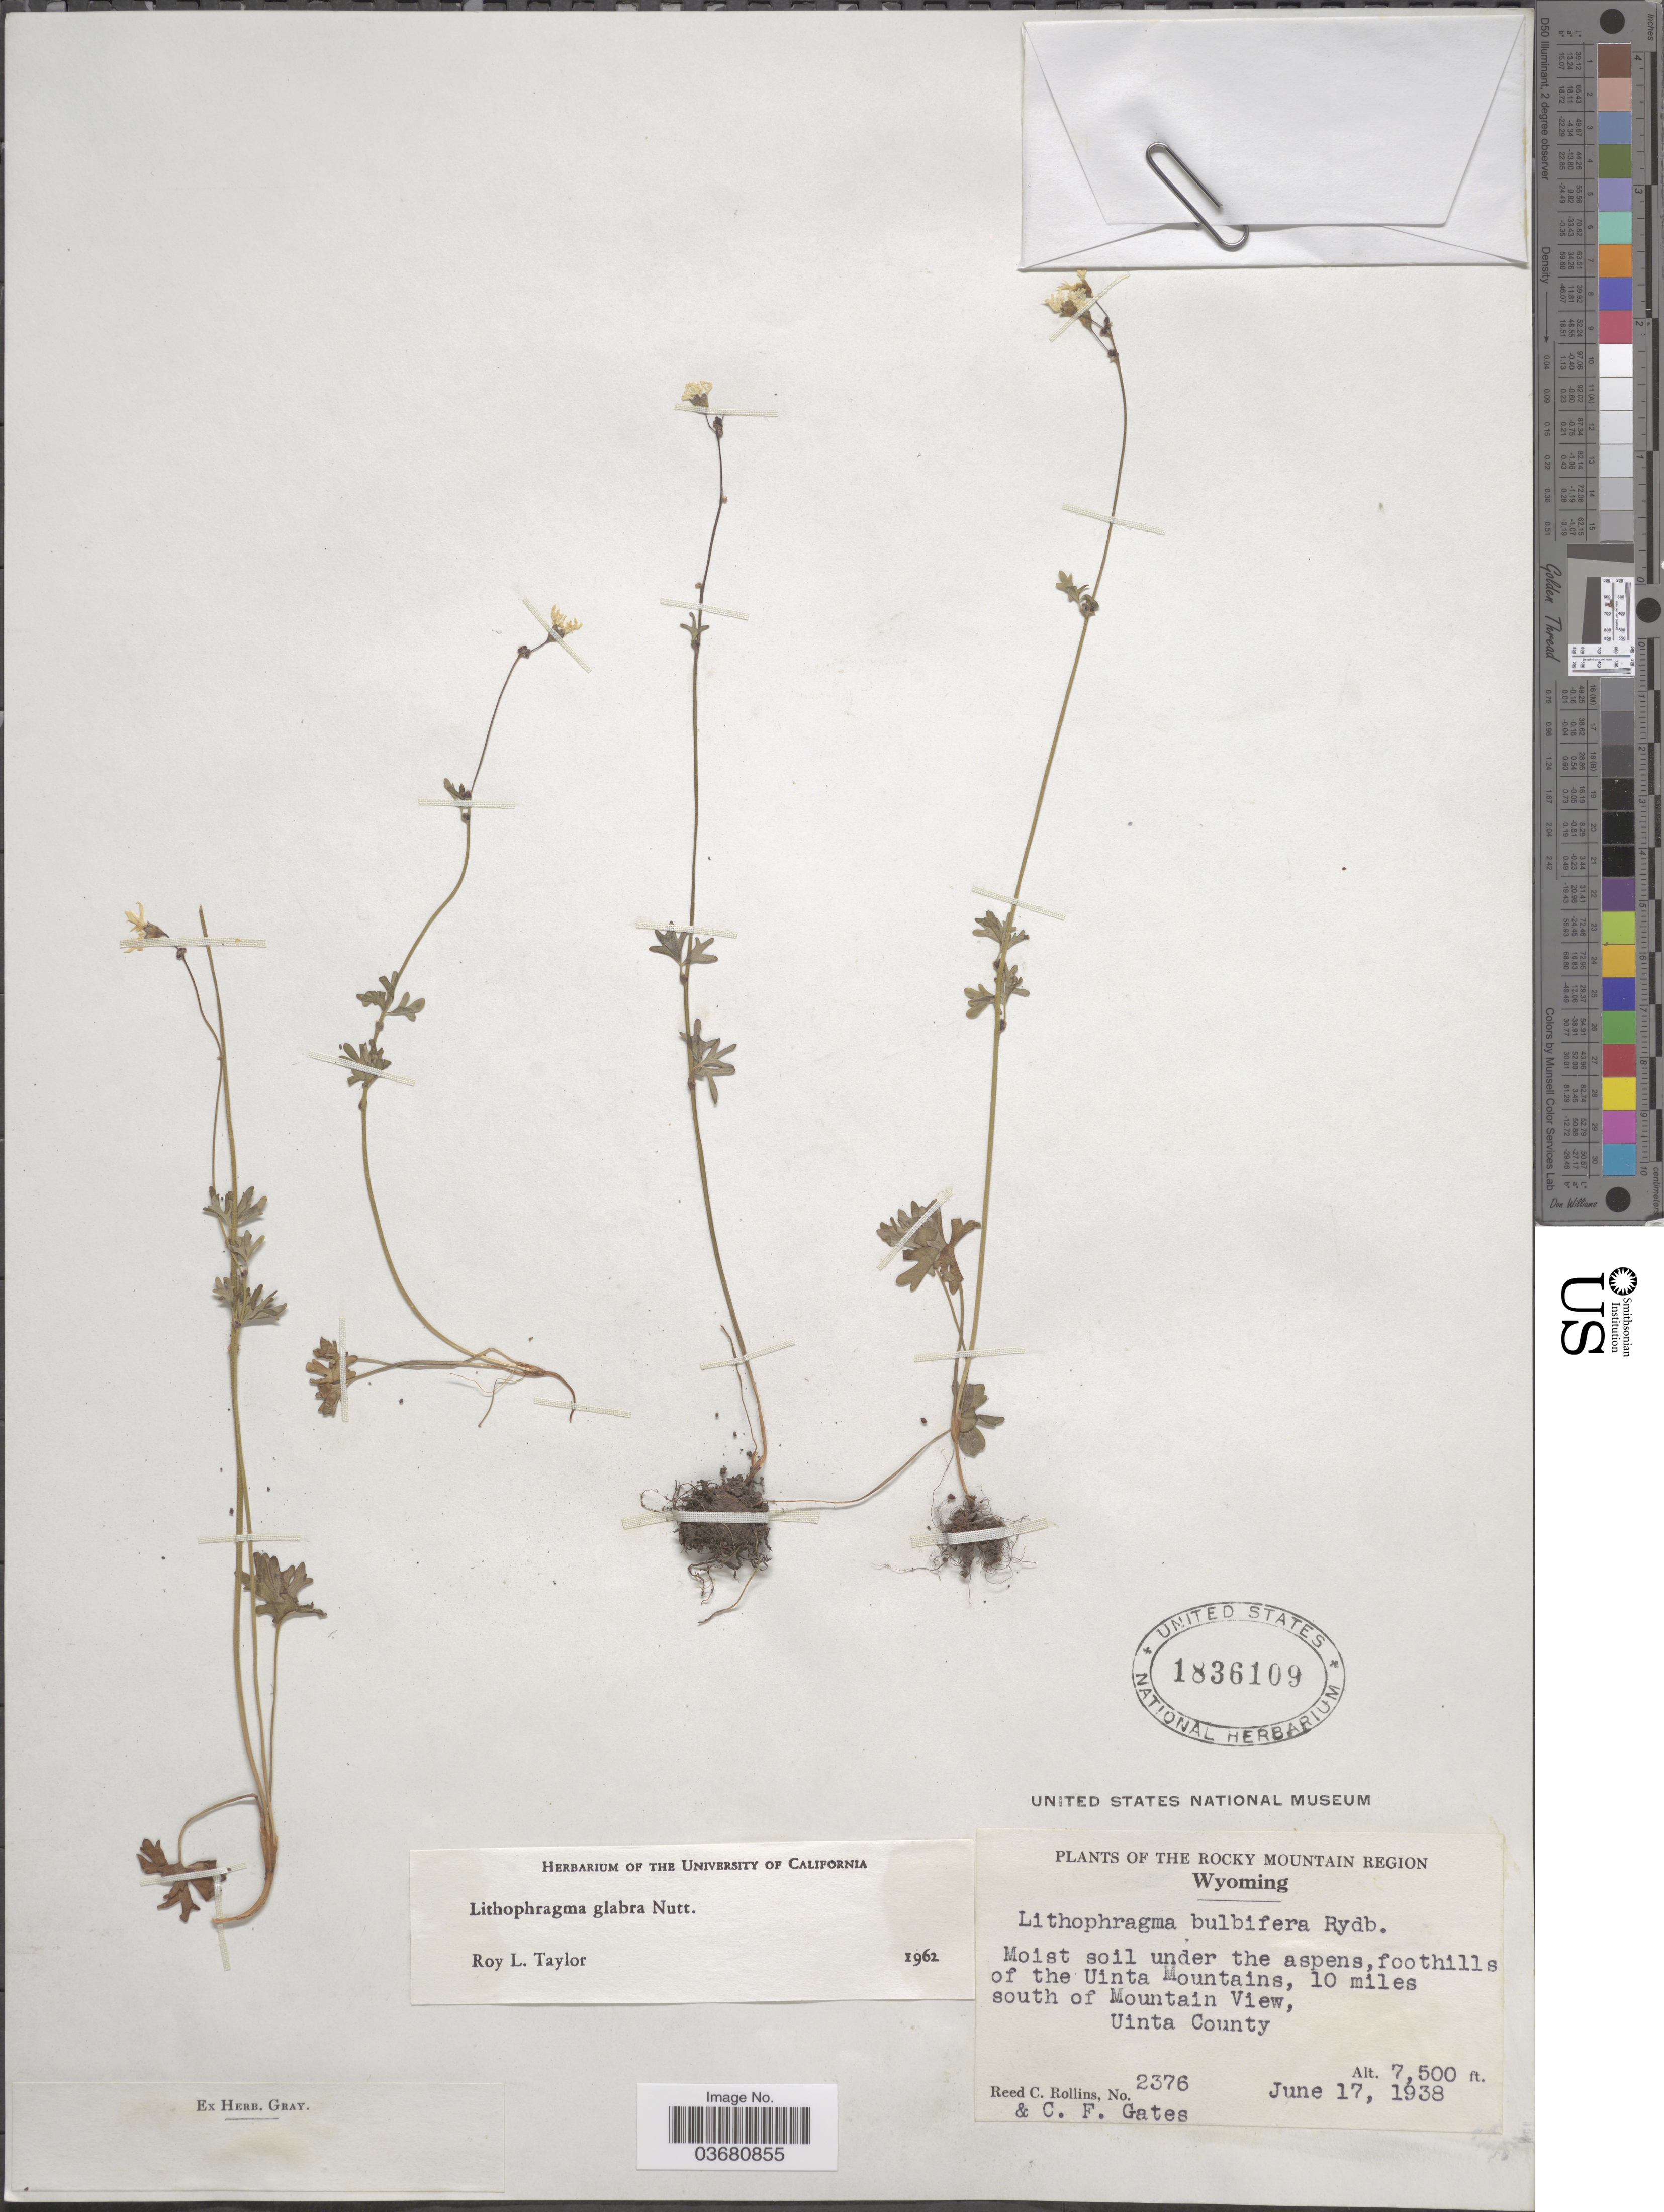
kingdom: Plantae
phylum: Tracheophyta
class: Magnoliopsida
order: Saxifragales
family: Saxifragaceae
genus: Lithophragma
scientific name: Lithophragma glabrum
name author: Nutt.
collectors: R. C. Rollins & C. Gates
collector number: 2376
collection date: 1938-06-17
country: United States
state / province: Wyoming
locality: Rocky Mountain Region. Moist soil under the aspens, foothills of the Uinta Mountains, 10 miles south of Mountain View, Uinta County.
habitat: moist soil under the aspen foothills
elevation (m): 2286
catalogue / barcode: US 1836109